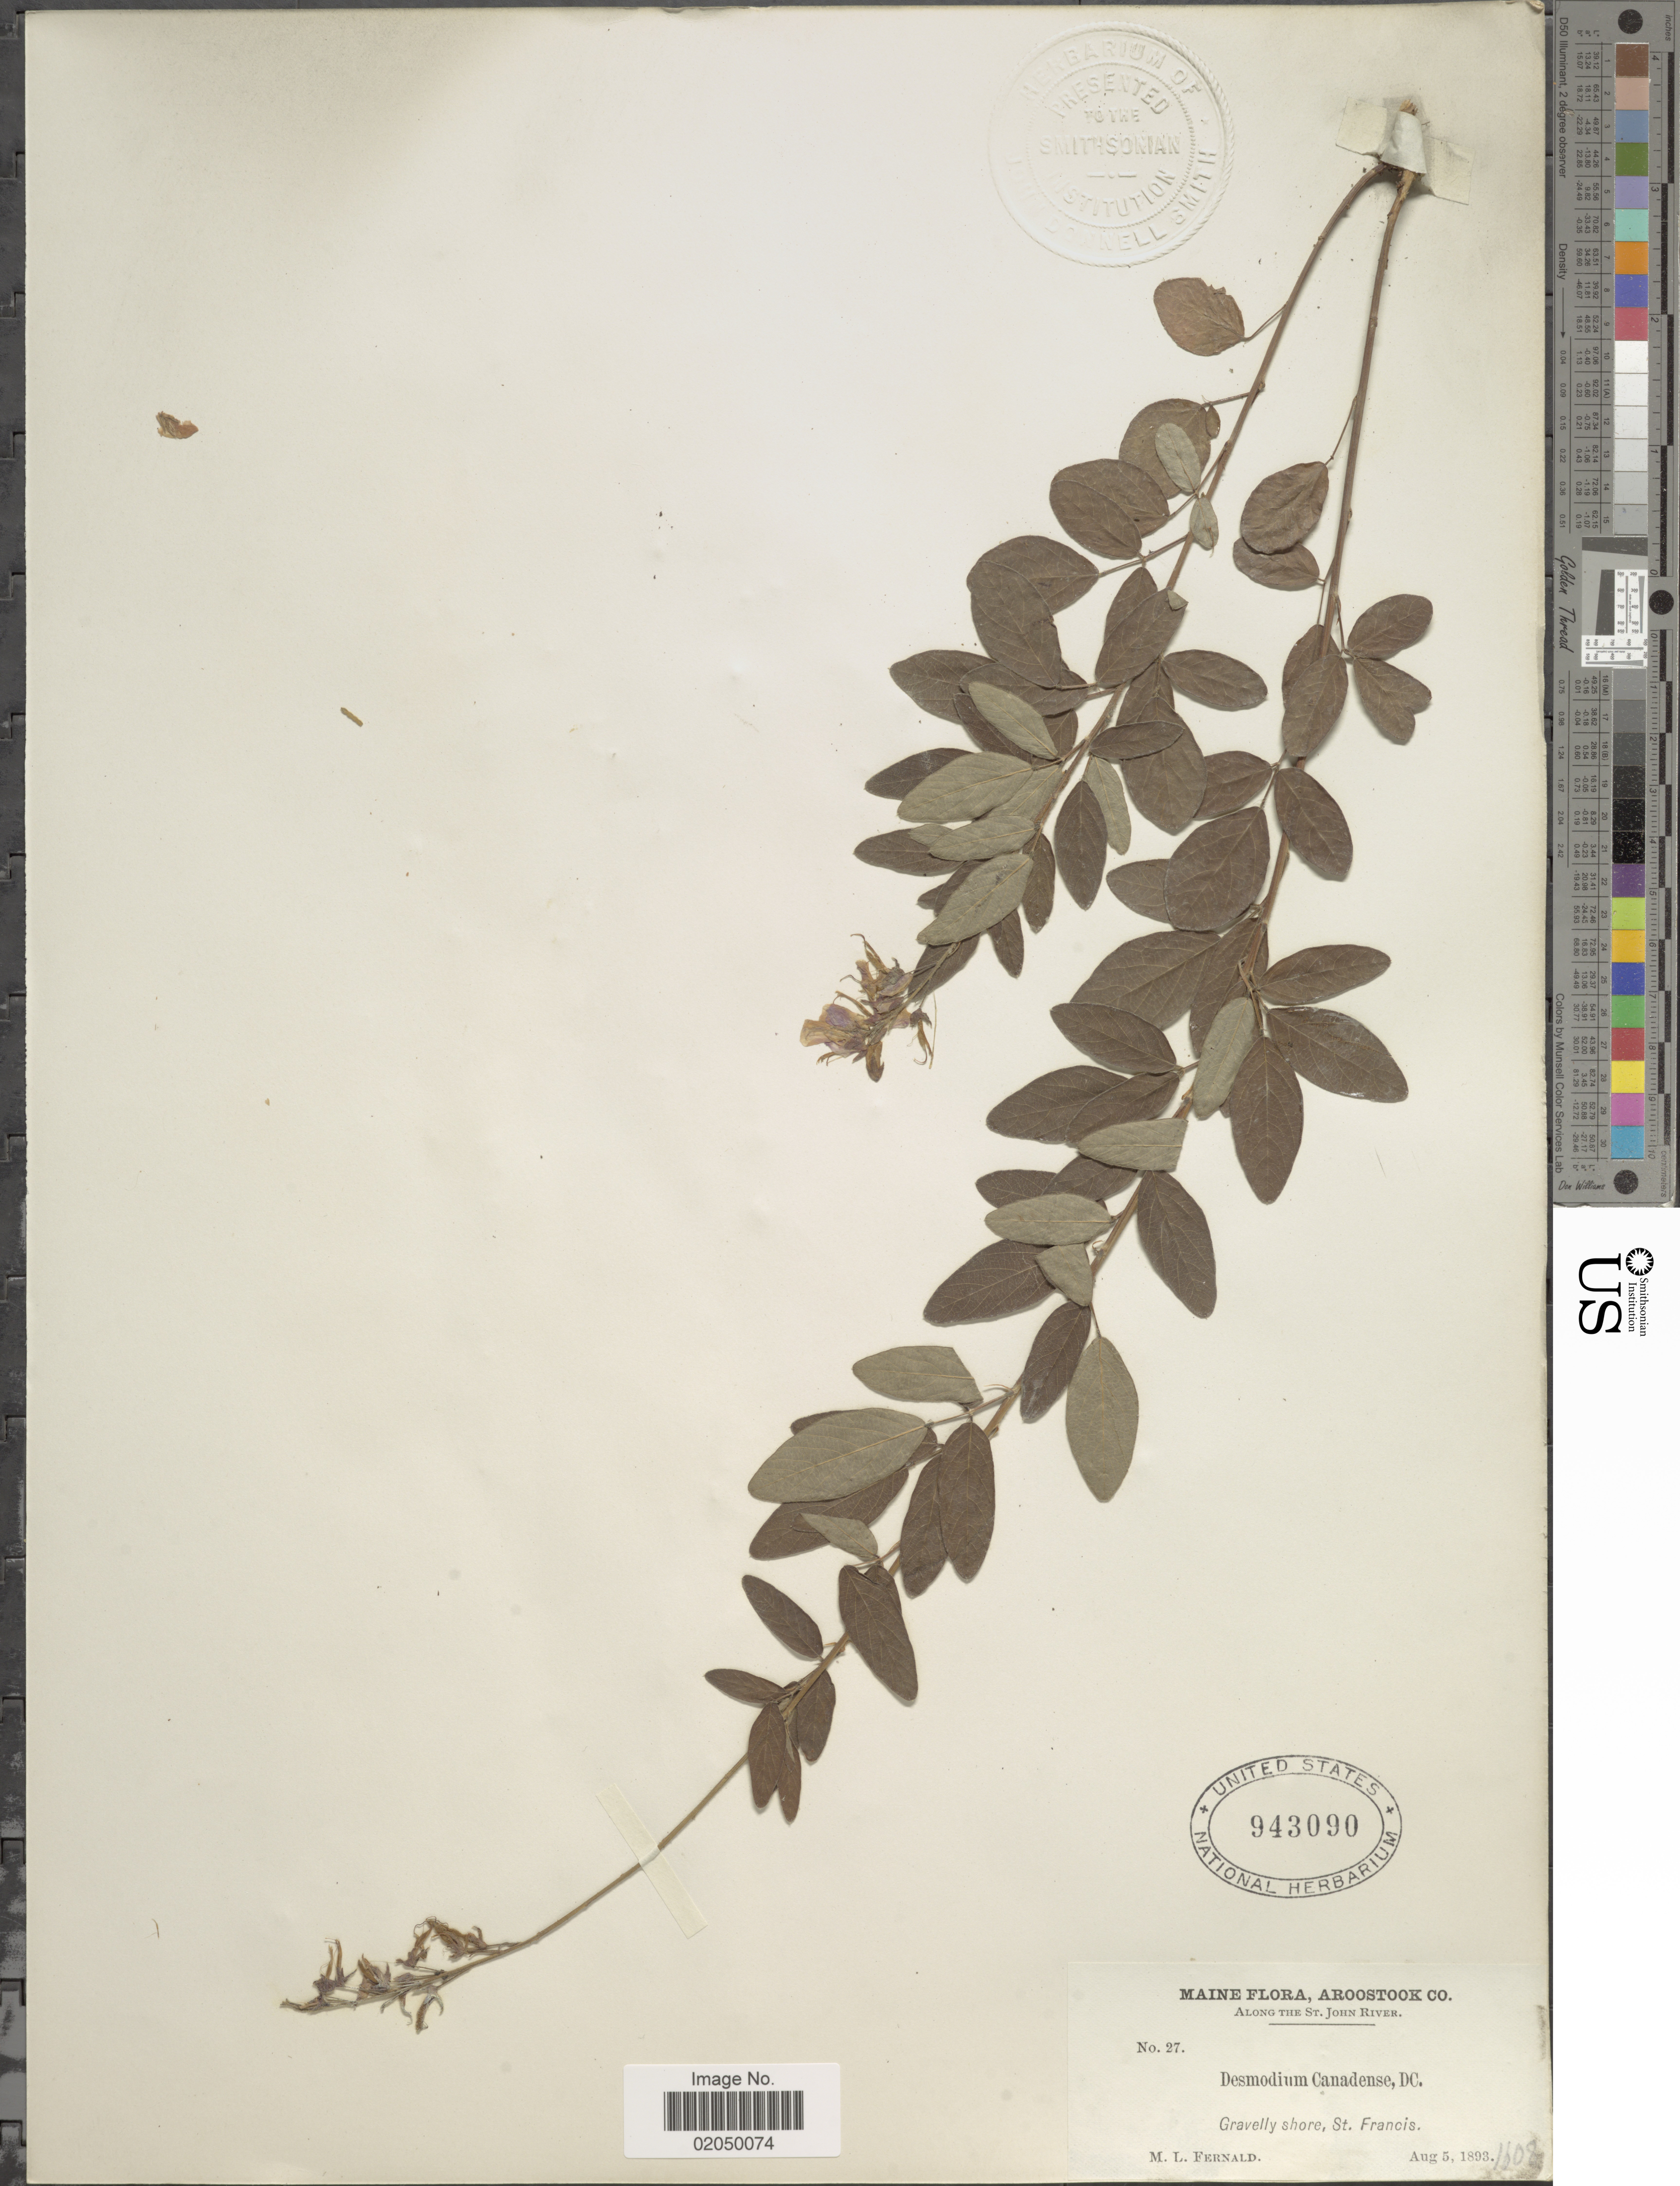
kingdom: Plantae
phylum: Tracheophyta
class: Magnoliopsida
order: Fabales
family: Fabaceae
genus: Desmodium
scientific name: Desmodium canadense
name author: (L.) DC.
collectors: M. L. Fernald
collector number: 27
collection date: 1893-08-05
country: United States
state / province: Maine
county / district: Aroostook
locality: Along the St. John River. Gravelly shore, St. Francis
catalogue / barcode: US 943090